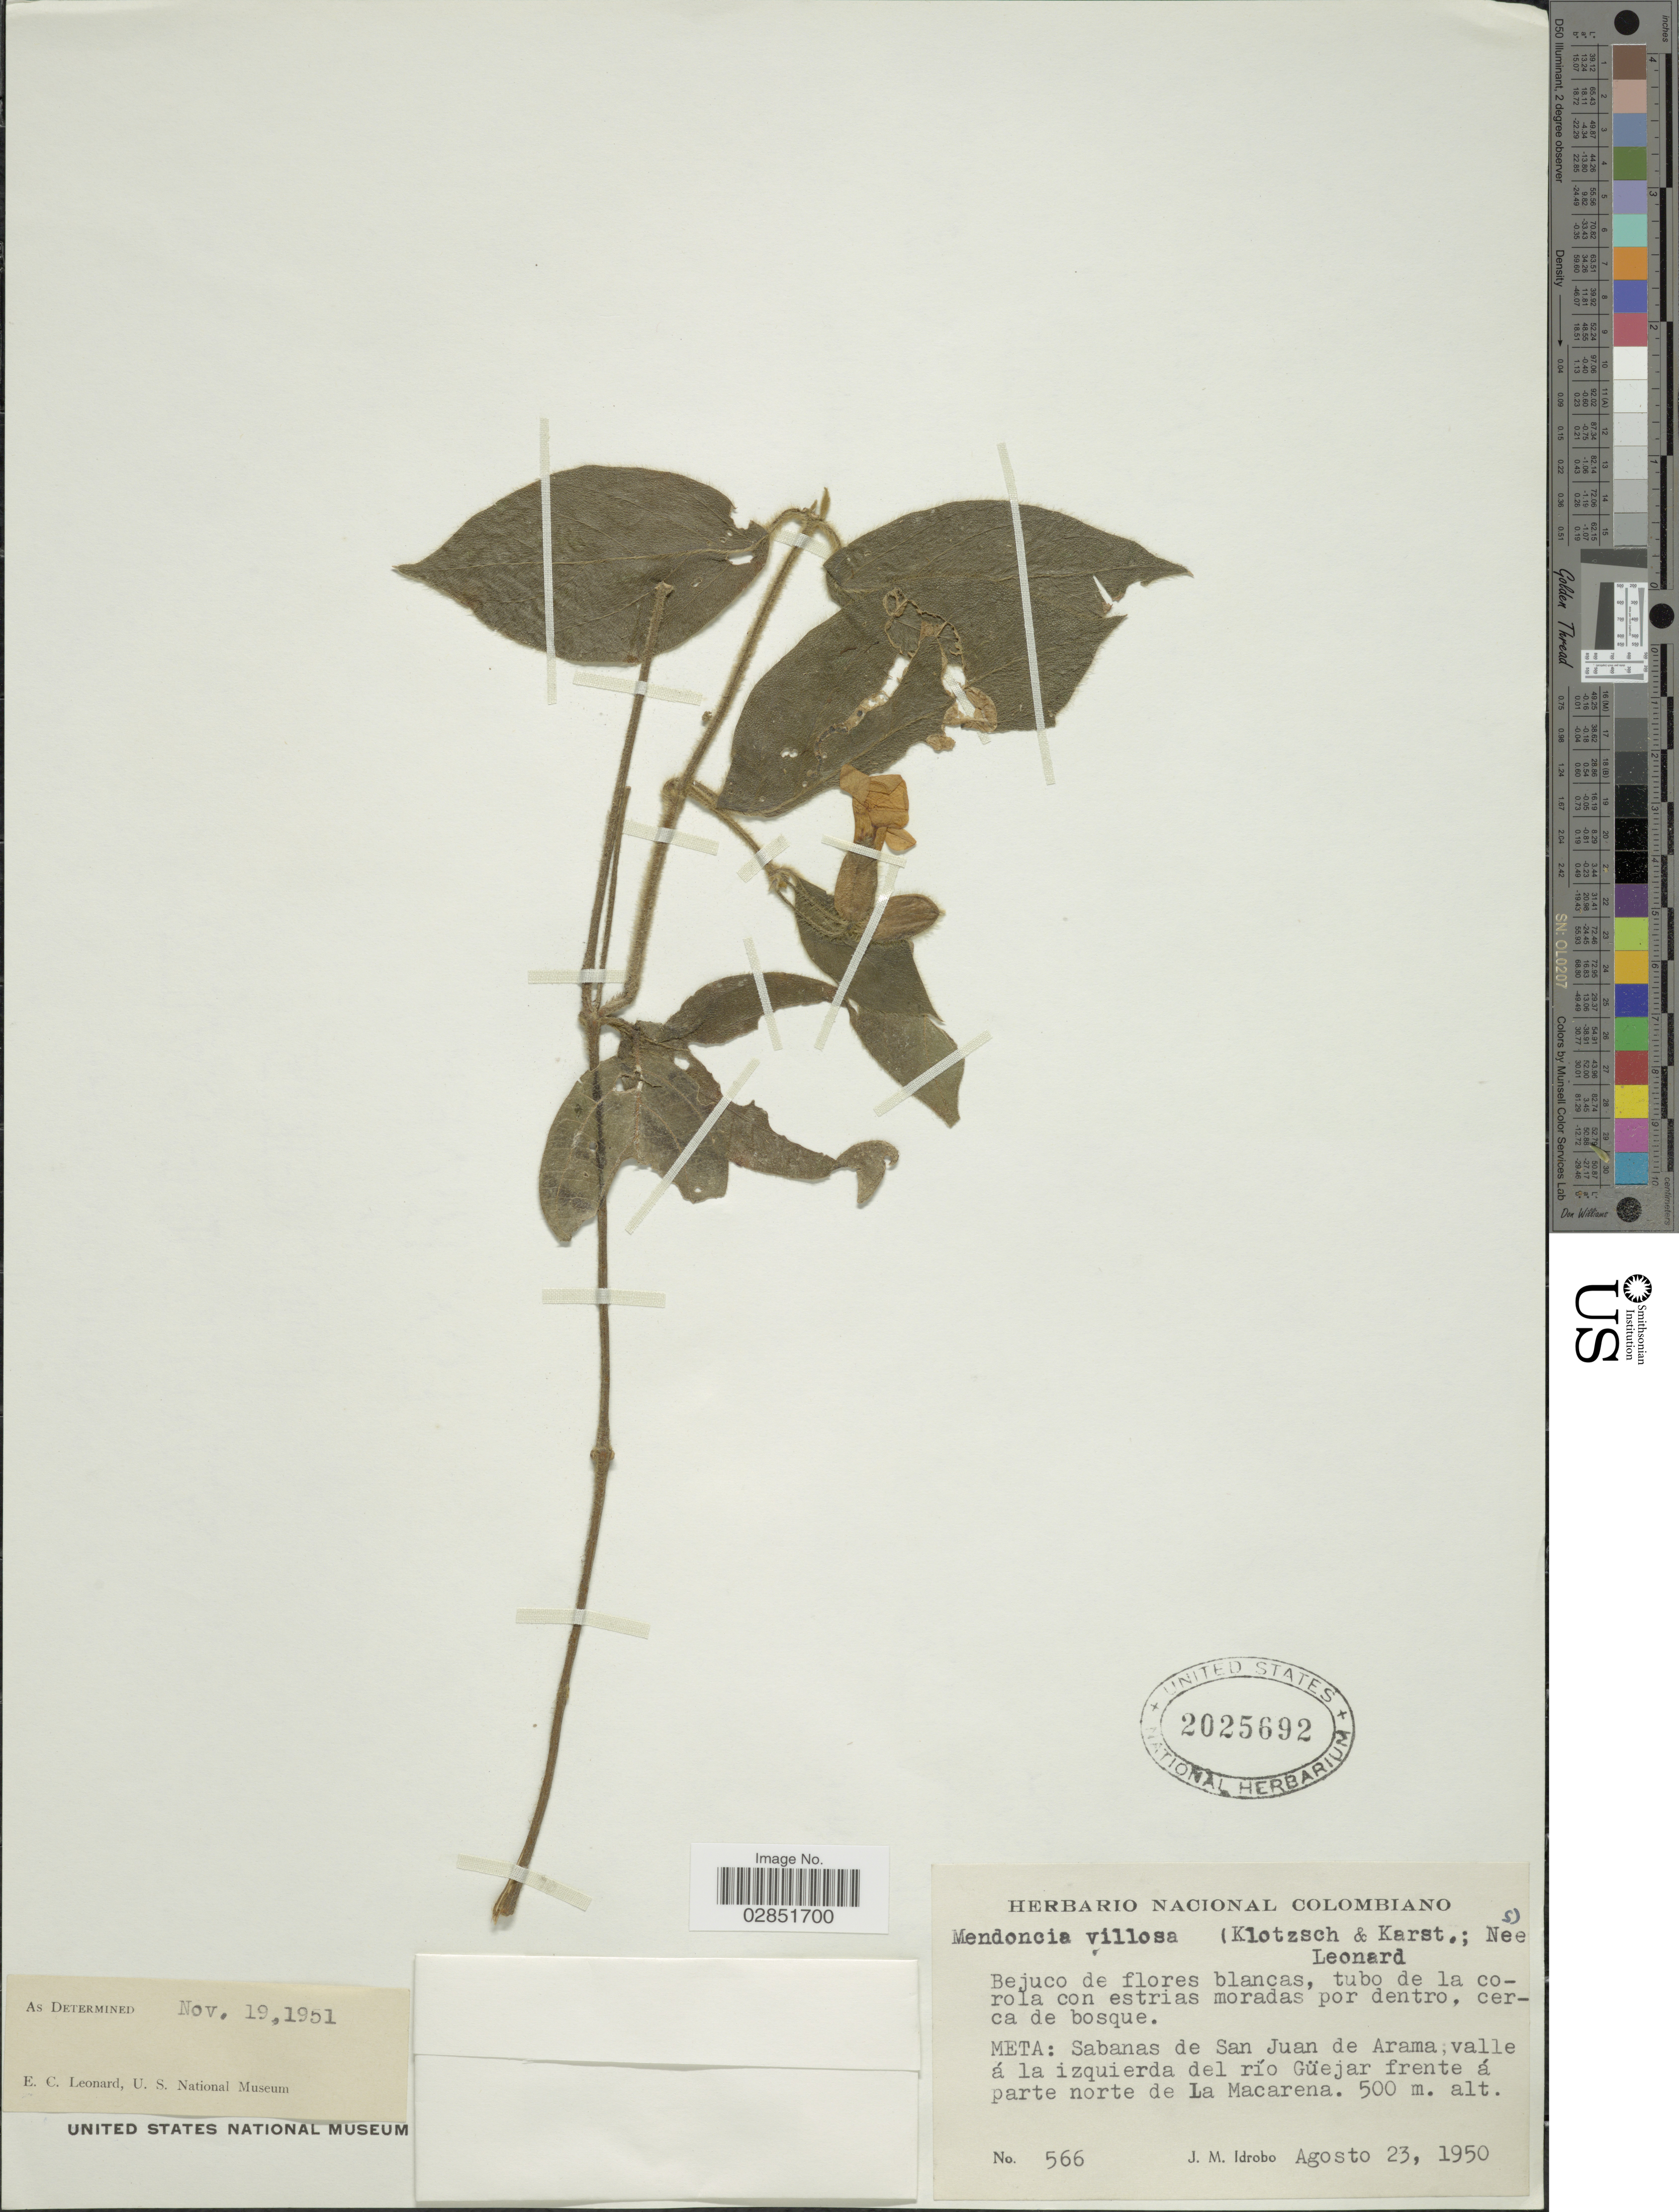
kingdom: Plantae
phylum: Tracheophyta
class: Magnoliopsida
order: Lamiales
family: Acanthaceae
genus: Mendoncia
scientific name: Mendoncia villosa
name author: (Klotzsch & H. Karst. ex Nees) Leonard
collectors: J. M. Idrobo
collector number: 566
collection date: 1950-08-23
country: Colombia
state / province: Meta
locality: Sabanas de San Juan de Arama; valle á la izquierda del río Güejar frente á parte norte de La Macarena.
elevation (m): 500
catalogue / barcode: US 2025692